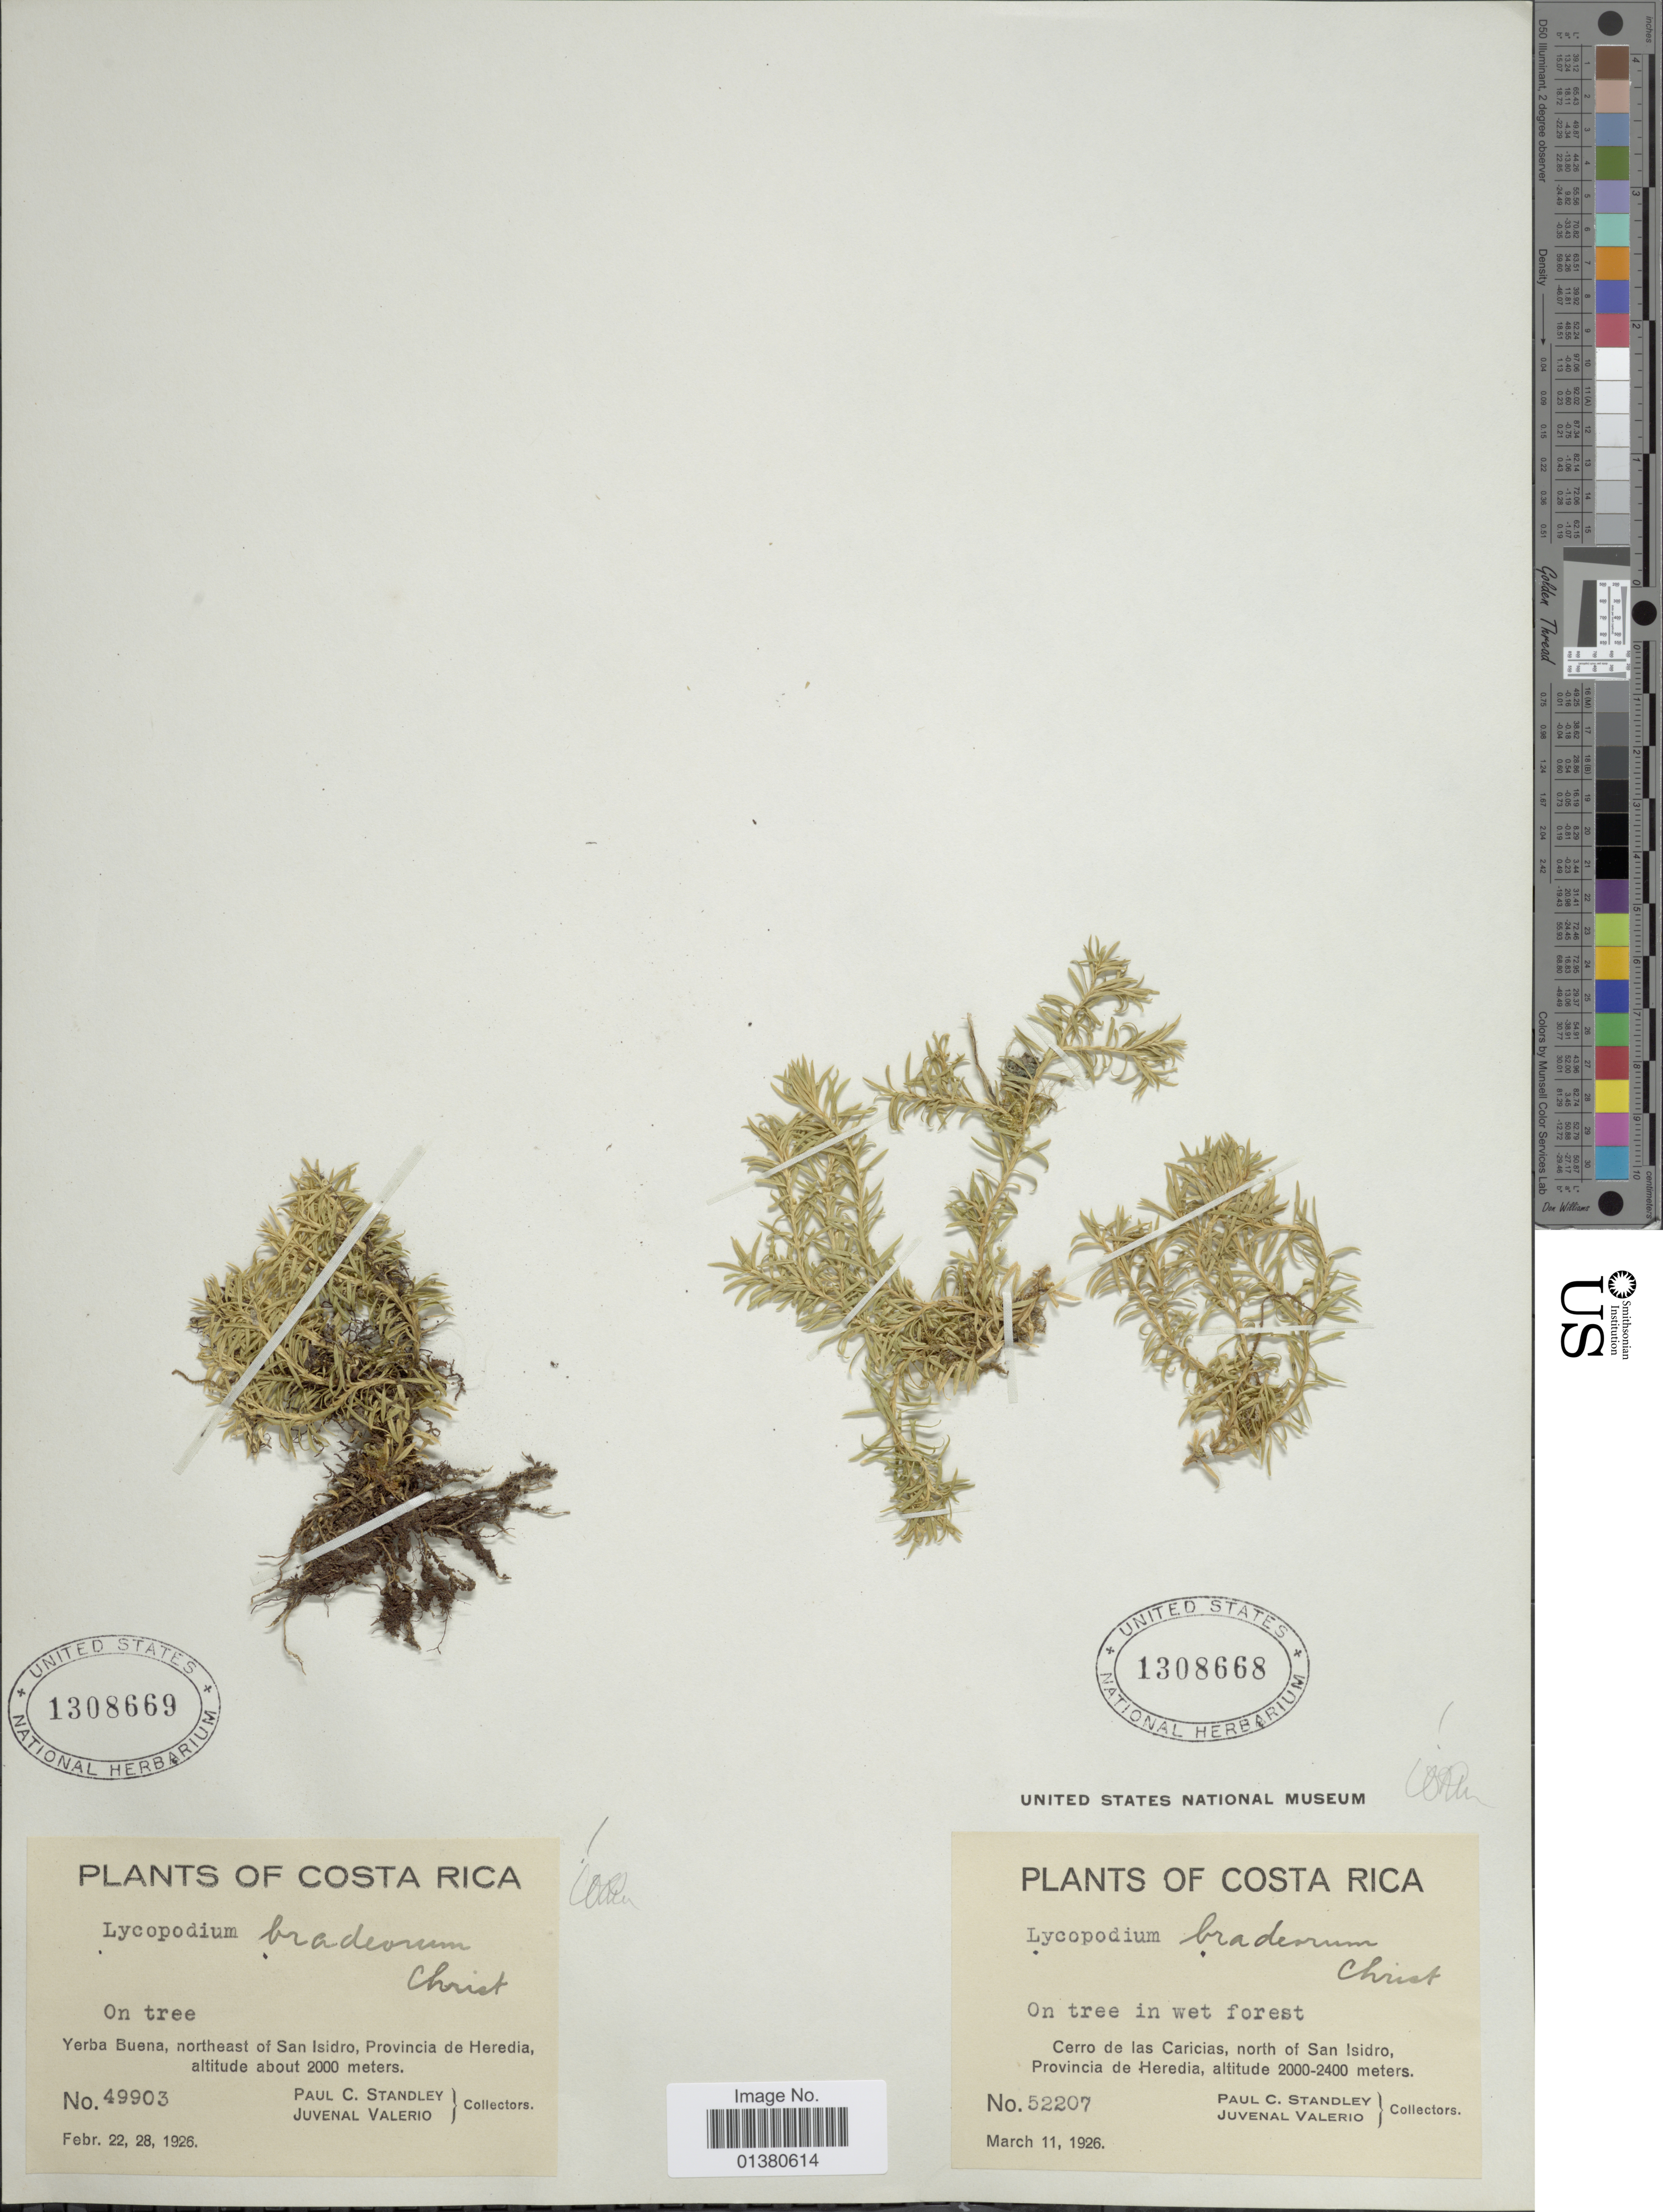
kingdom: Plantae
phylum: Tracheophyta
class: Lycopodiopsida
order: Lycopodiales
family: Lycopodiaceae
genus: Phlegmariurus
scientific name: Phlegmariurus bradeorum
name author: (Christ) B. Øllg.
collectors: P. C. Standley & J. Valerio R.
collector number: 49903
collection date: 1926-02-22/1926-02-28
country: Costa Rica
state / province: Heredia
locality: Yerba Buena, northeast of San Isidro, provincia de Heredia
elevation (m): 2000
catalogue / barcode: US 1308669-2